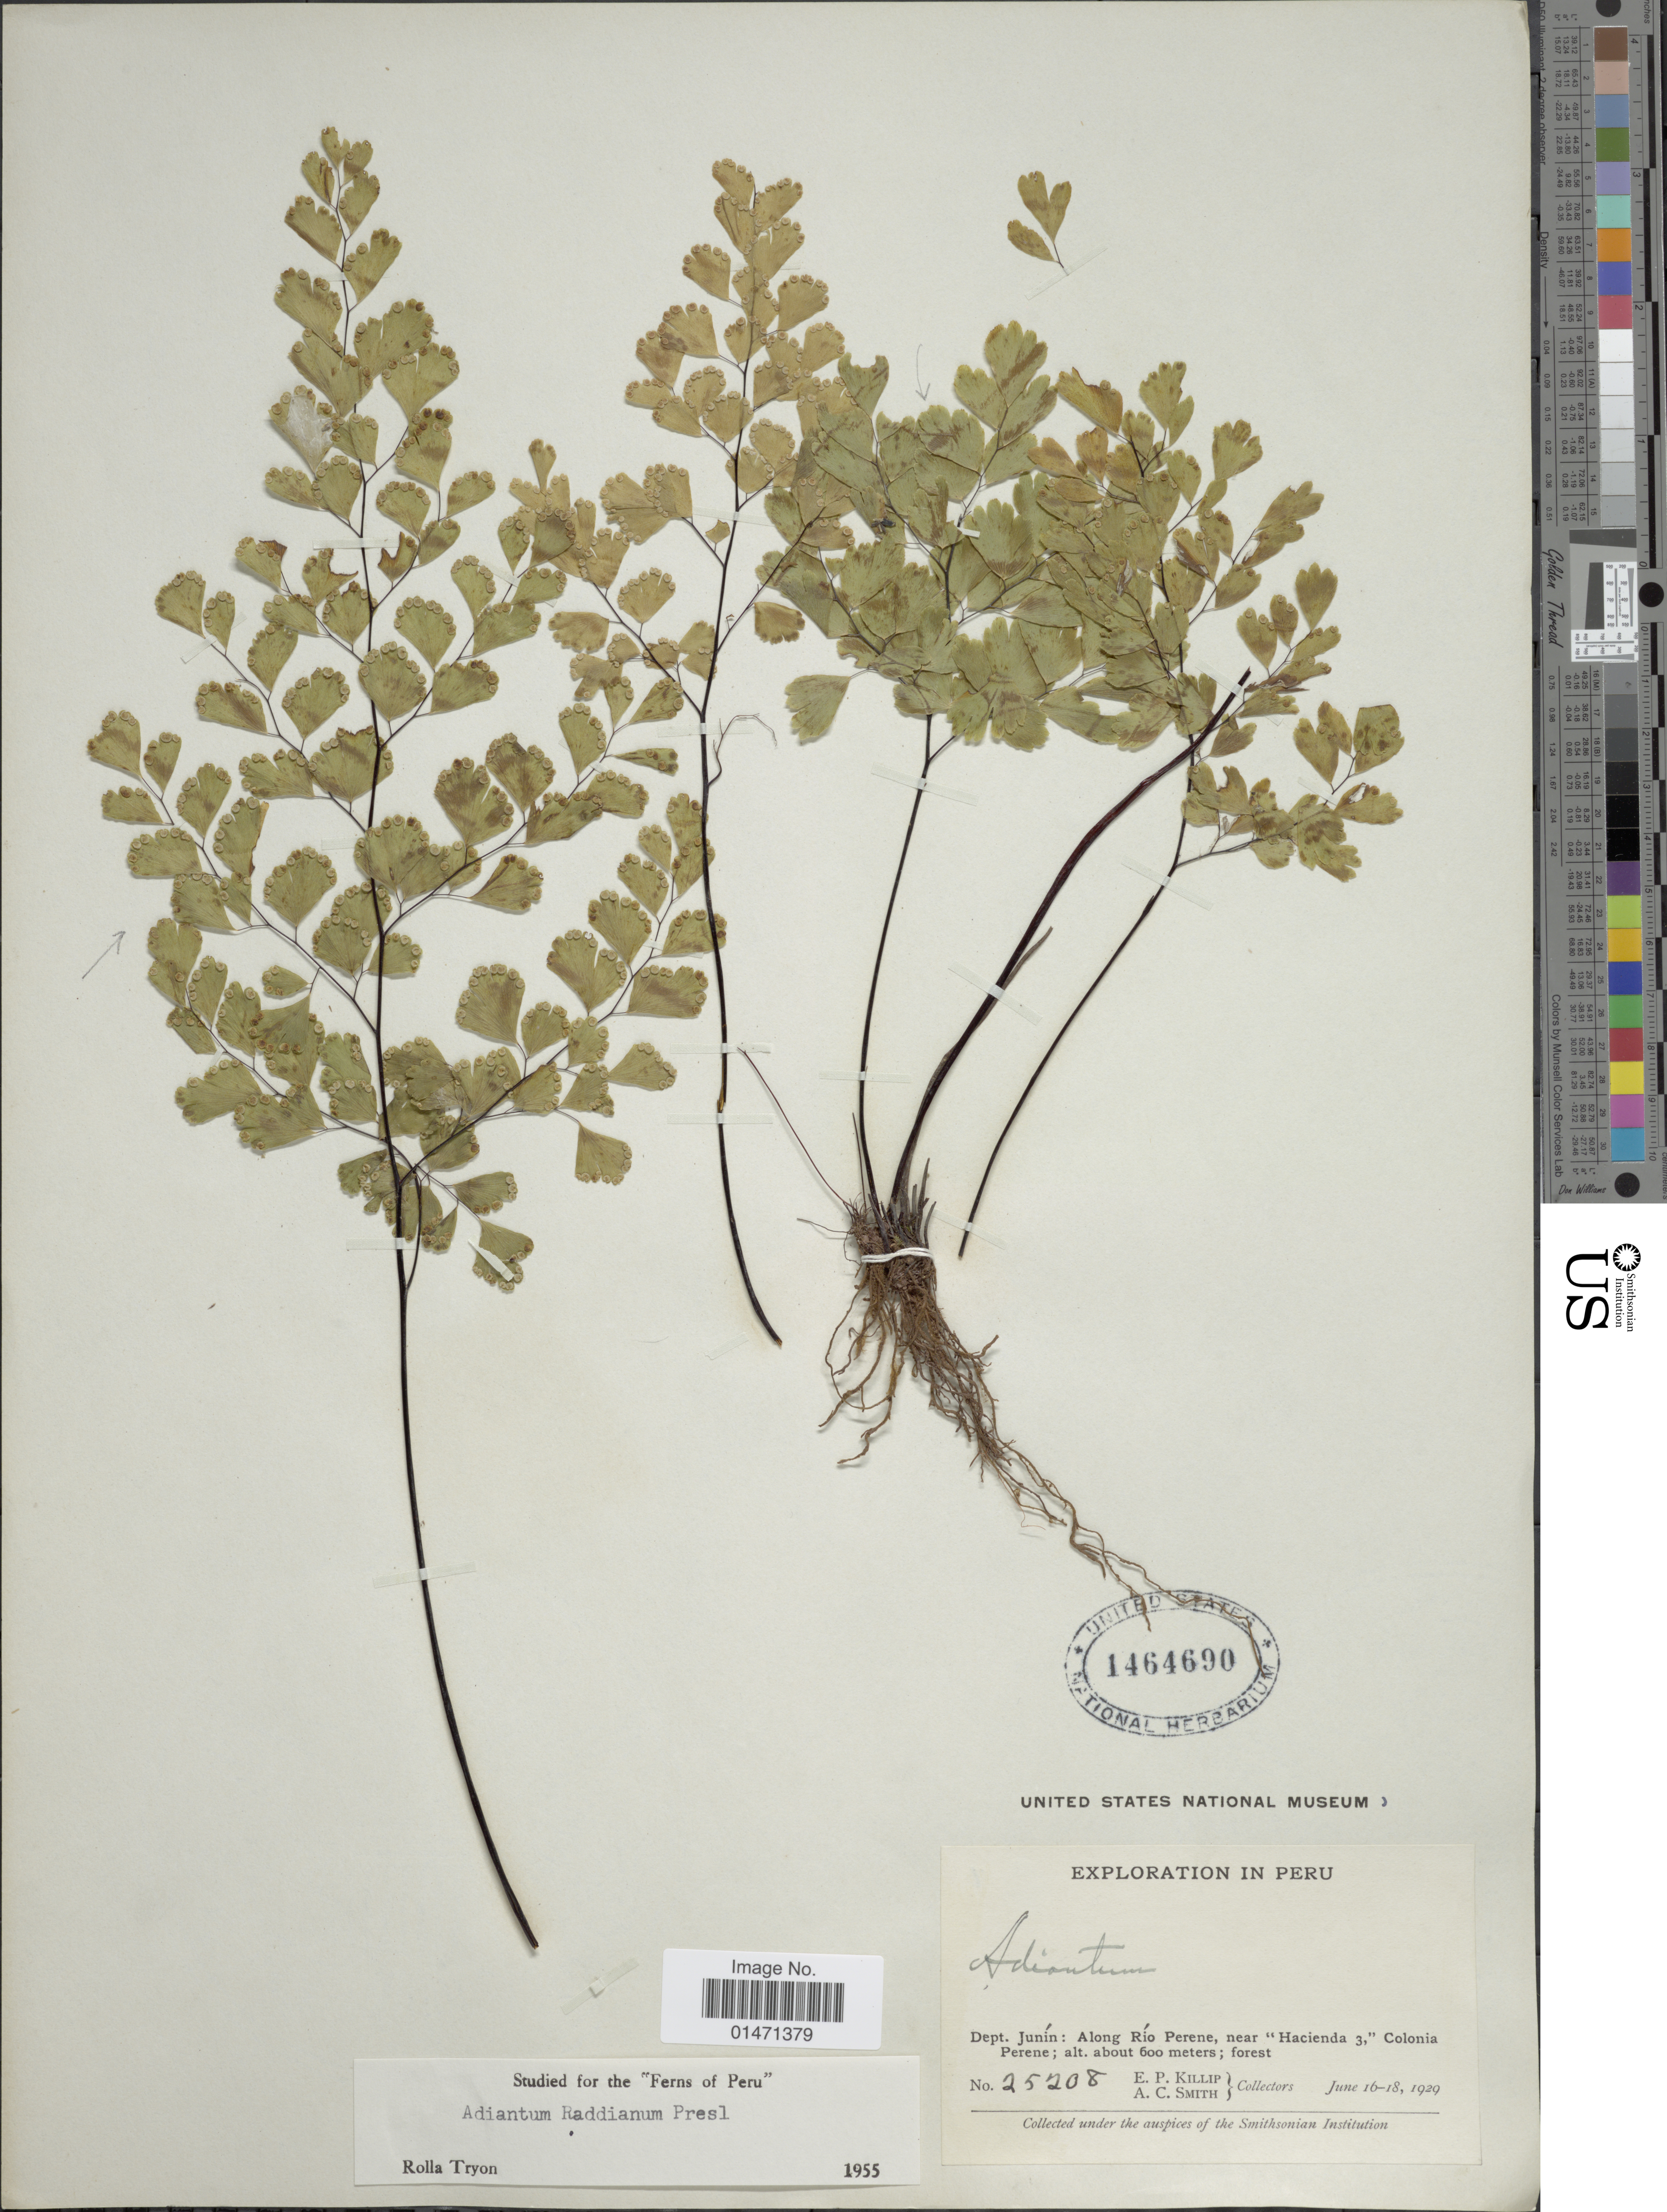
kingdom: Plantae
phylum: Tracheophyta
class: Polypodiopsida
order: Polypodiales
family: Pteridaceae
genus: Adiantum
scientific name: Adiantum raddianum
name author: C. Presl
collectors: E. P. Killip & A. C. Smith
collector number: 25208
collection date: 1929-06-16/1929-06-18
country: Peru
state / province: Junín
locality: Dept. Junin: along Rio Perene, near "Hacienda 3, "Colonia Perene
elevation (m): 600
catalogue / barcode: US 1464690